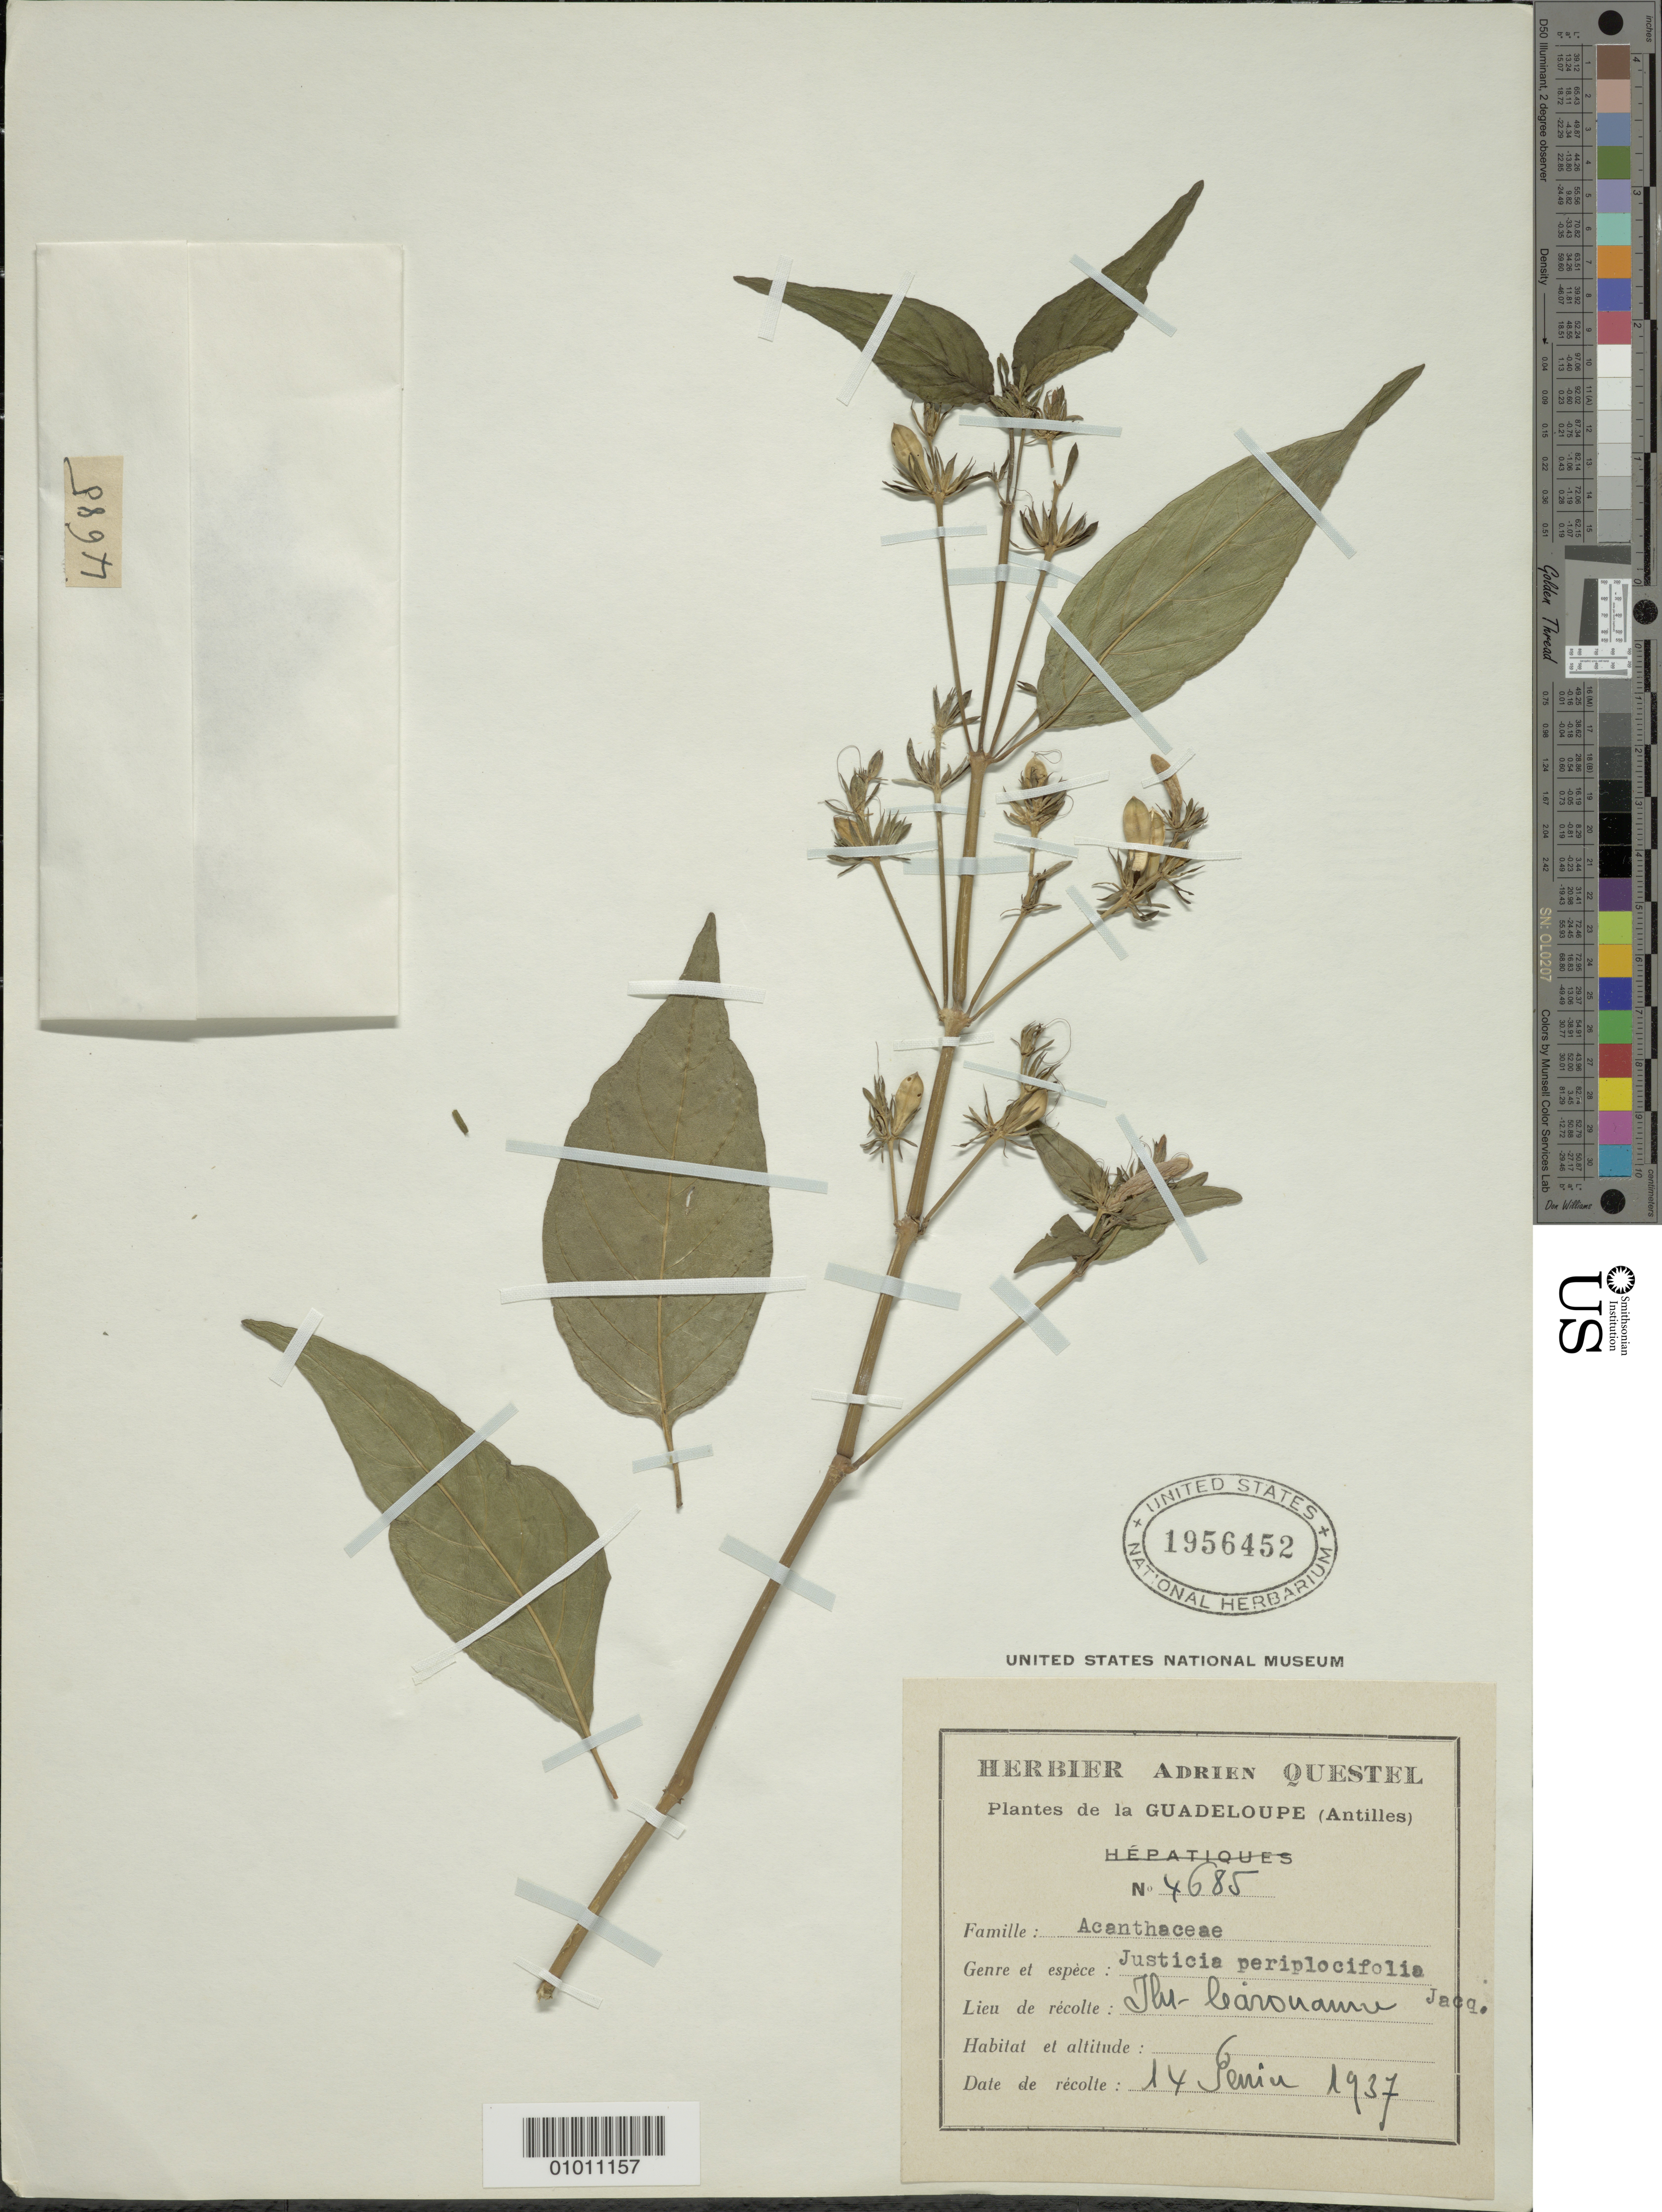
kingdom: Plantae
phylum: Tracheophyta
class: Magnoliopsida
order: Lamiales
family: Acanthaceae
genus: Justicia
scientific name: Justicia sphaerosperma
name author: Vahl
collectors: A. Questel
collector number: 4685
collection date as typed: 14 Jan 1937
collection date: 1937-01-14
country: Guadeloupe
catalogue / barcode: US 1956452